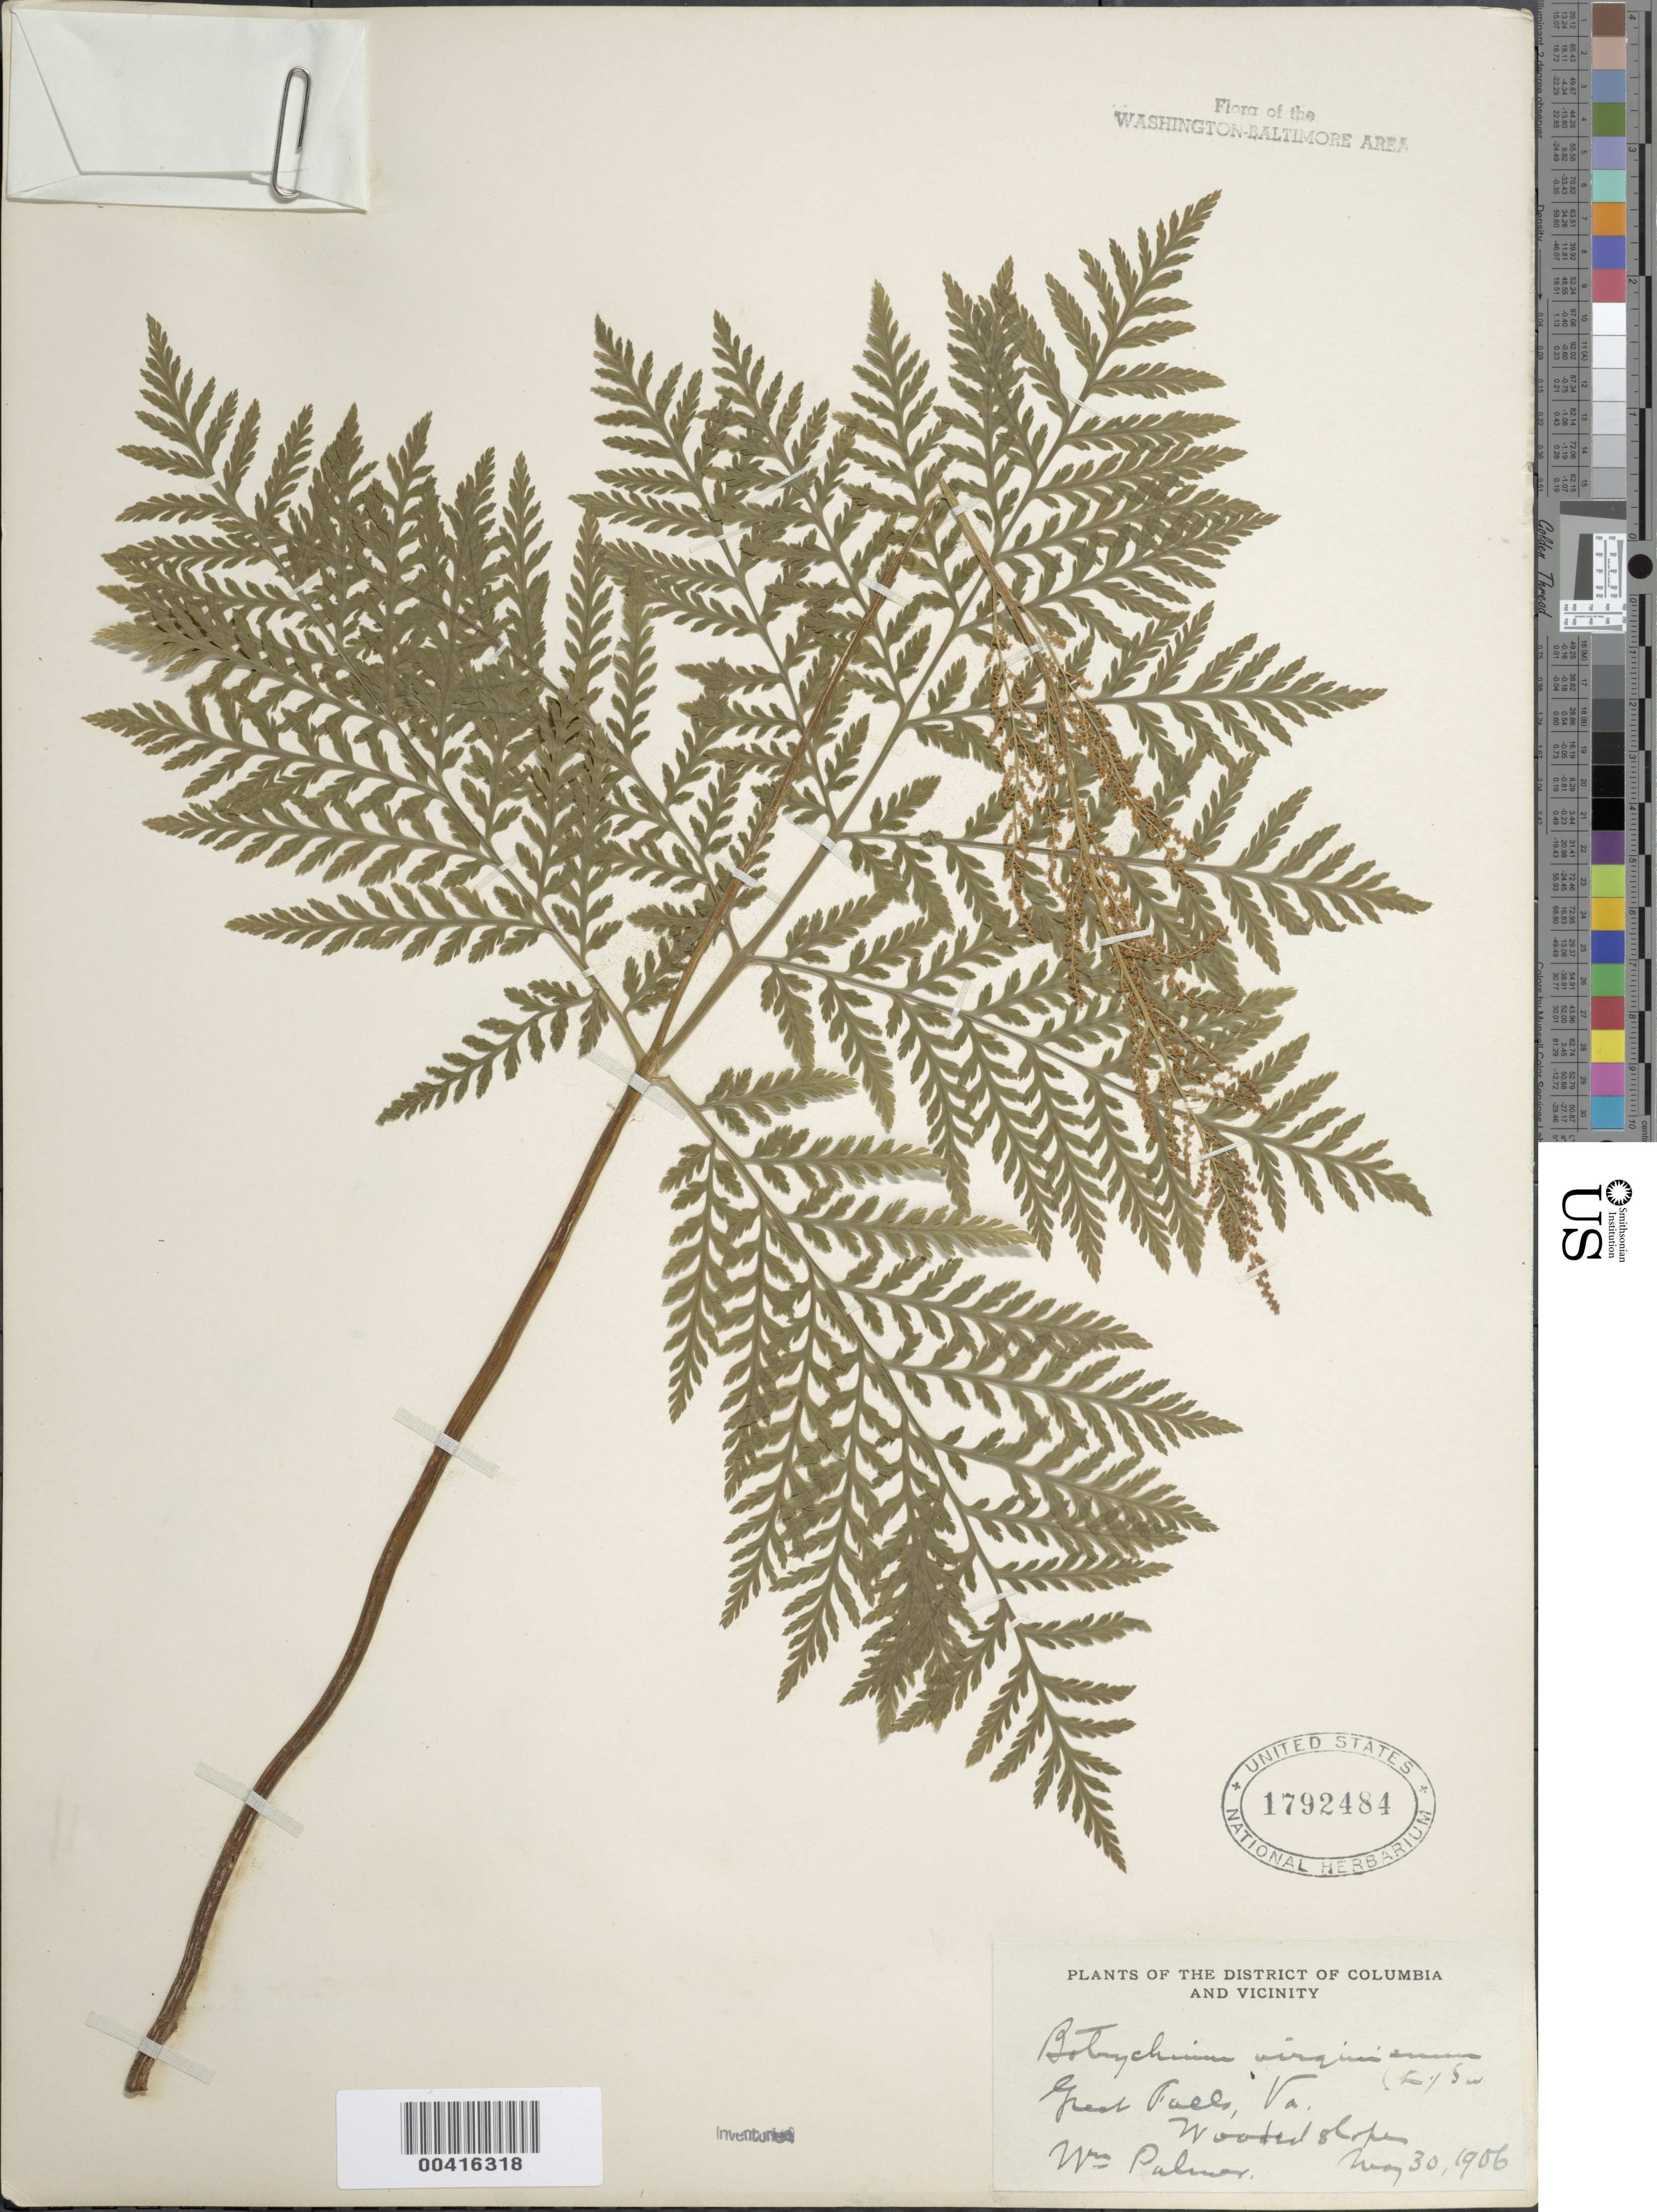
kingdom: Plantae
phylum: Tracheophyta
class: Polypodiopsida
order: Ophioglossales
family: Ophioglossaceae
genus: Botrychium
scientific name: Botrychium virginianum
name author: (L.) Sw.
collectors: W. Palmer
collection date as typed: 30 May 1906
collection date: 1906-05-30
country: United States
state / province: Virginia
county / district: Fairfax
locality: Great Falls C. and O. Canal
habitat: Wooded slope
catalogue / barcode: US 1792484